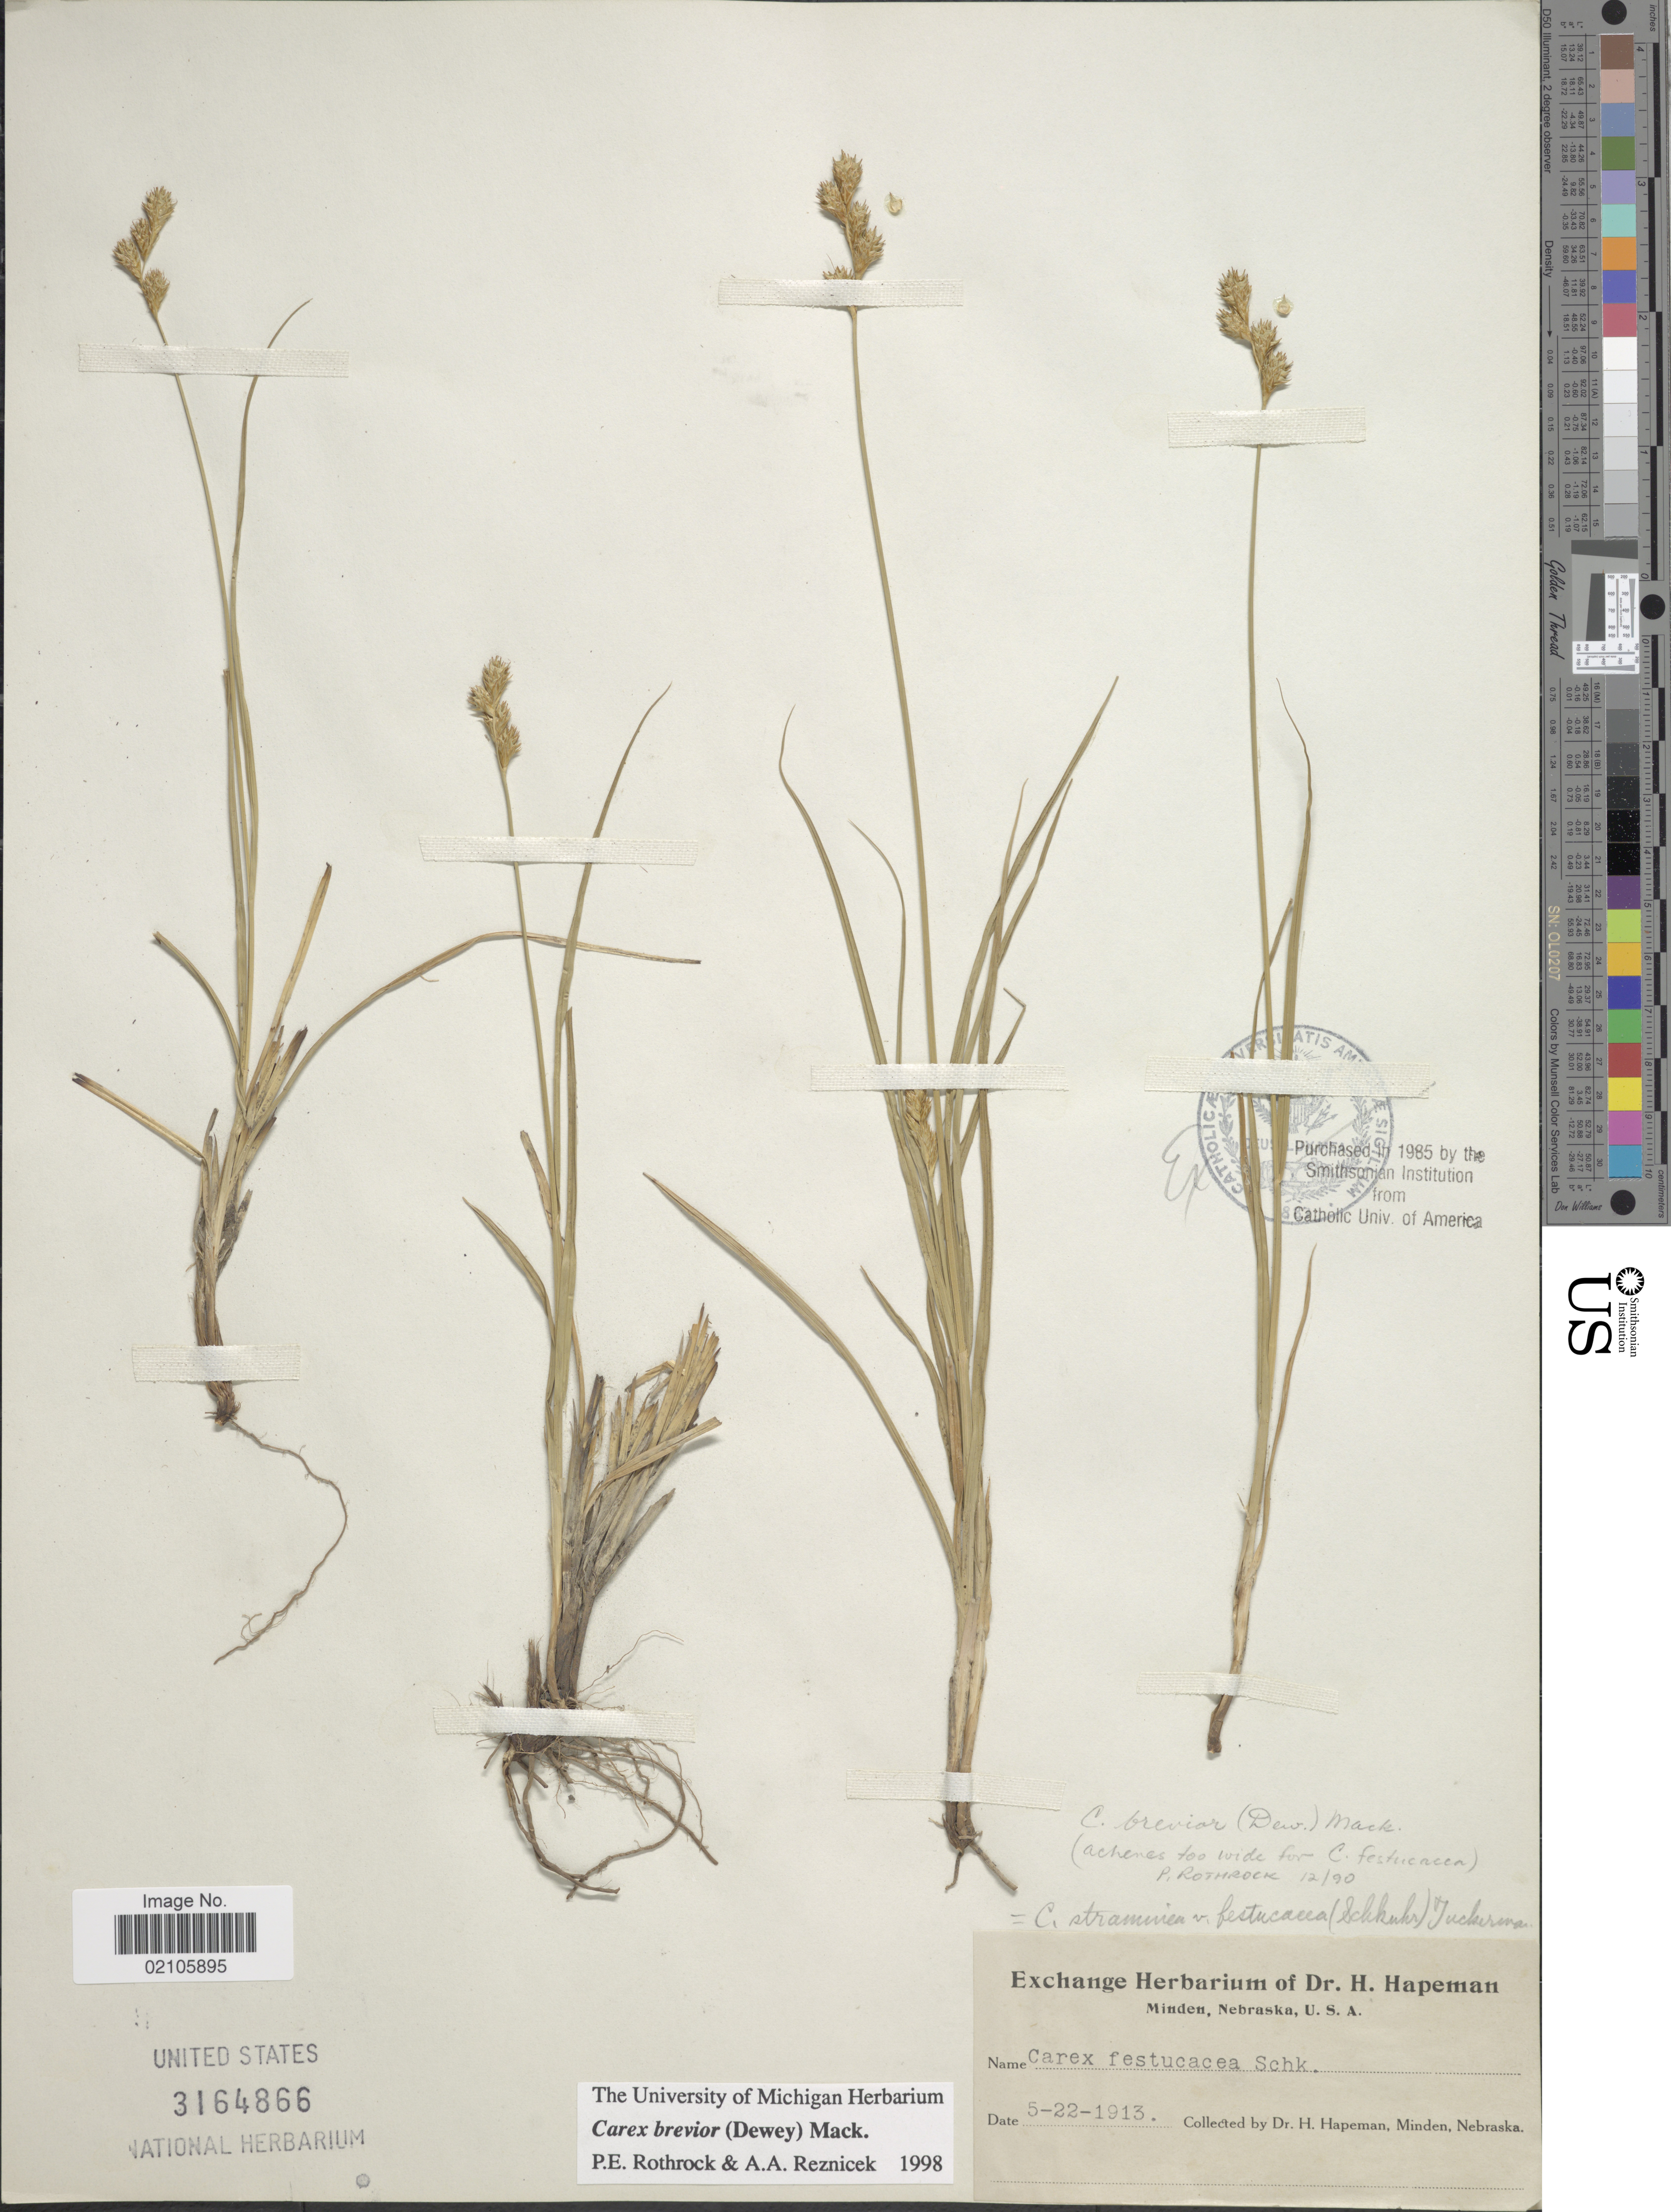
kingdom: Plantae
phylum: Tracheophyta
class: Liliopsida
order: Poales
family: Cyperaceae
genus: Carex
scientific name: Carex brevior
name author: (Dewey) Mack. ex Lunell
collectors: H. Hapeman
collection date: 1913-05-22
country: United States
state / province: Nebraska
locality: Minden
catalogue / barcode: US 3164866